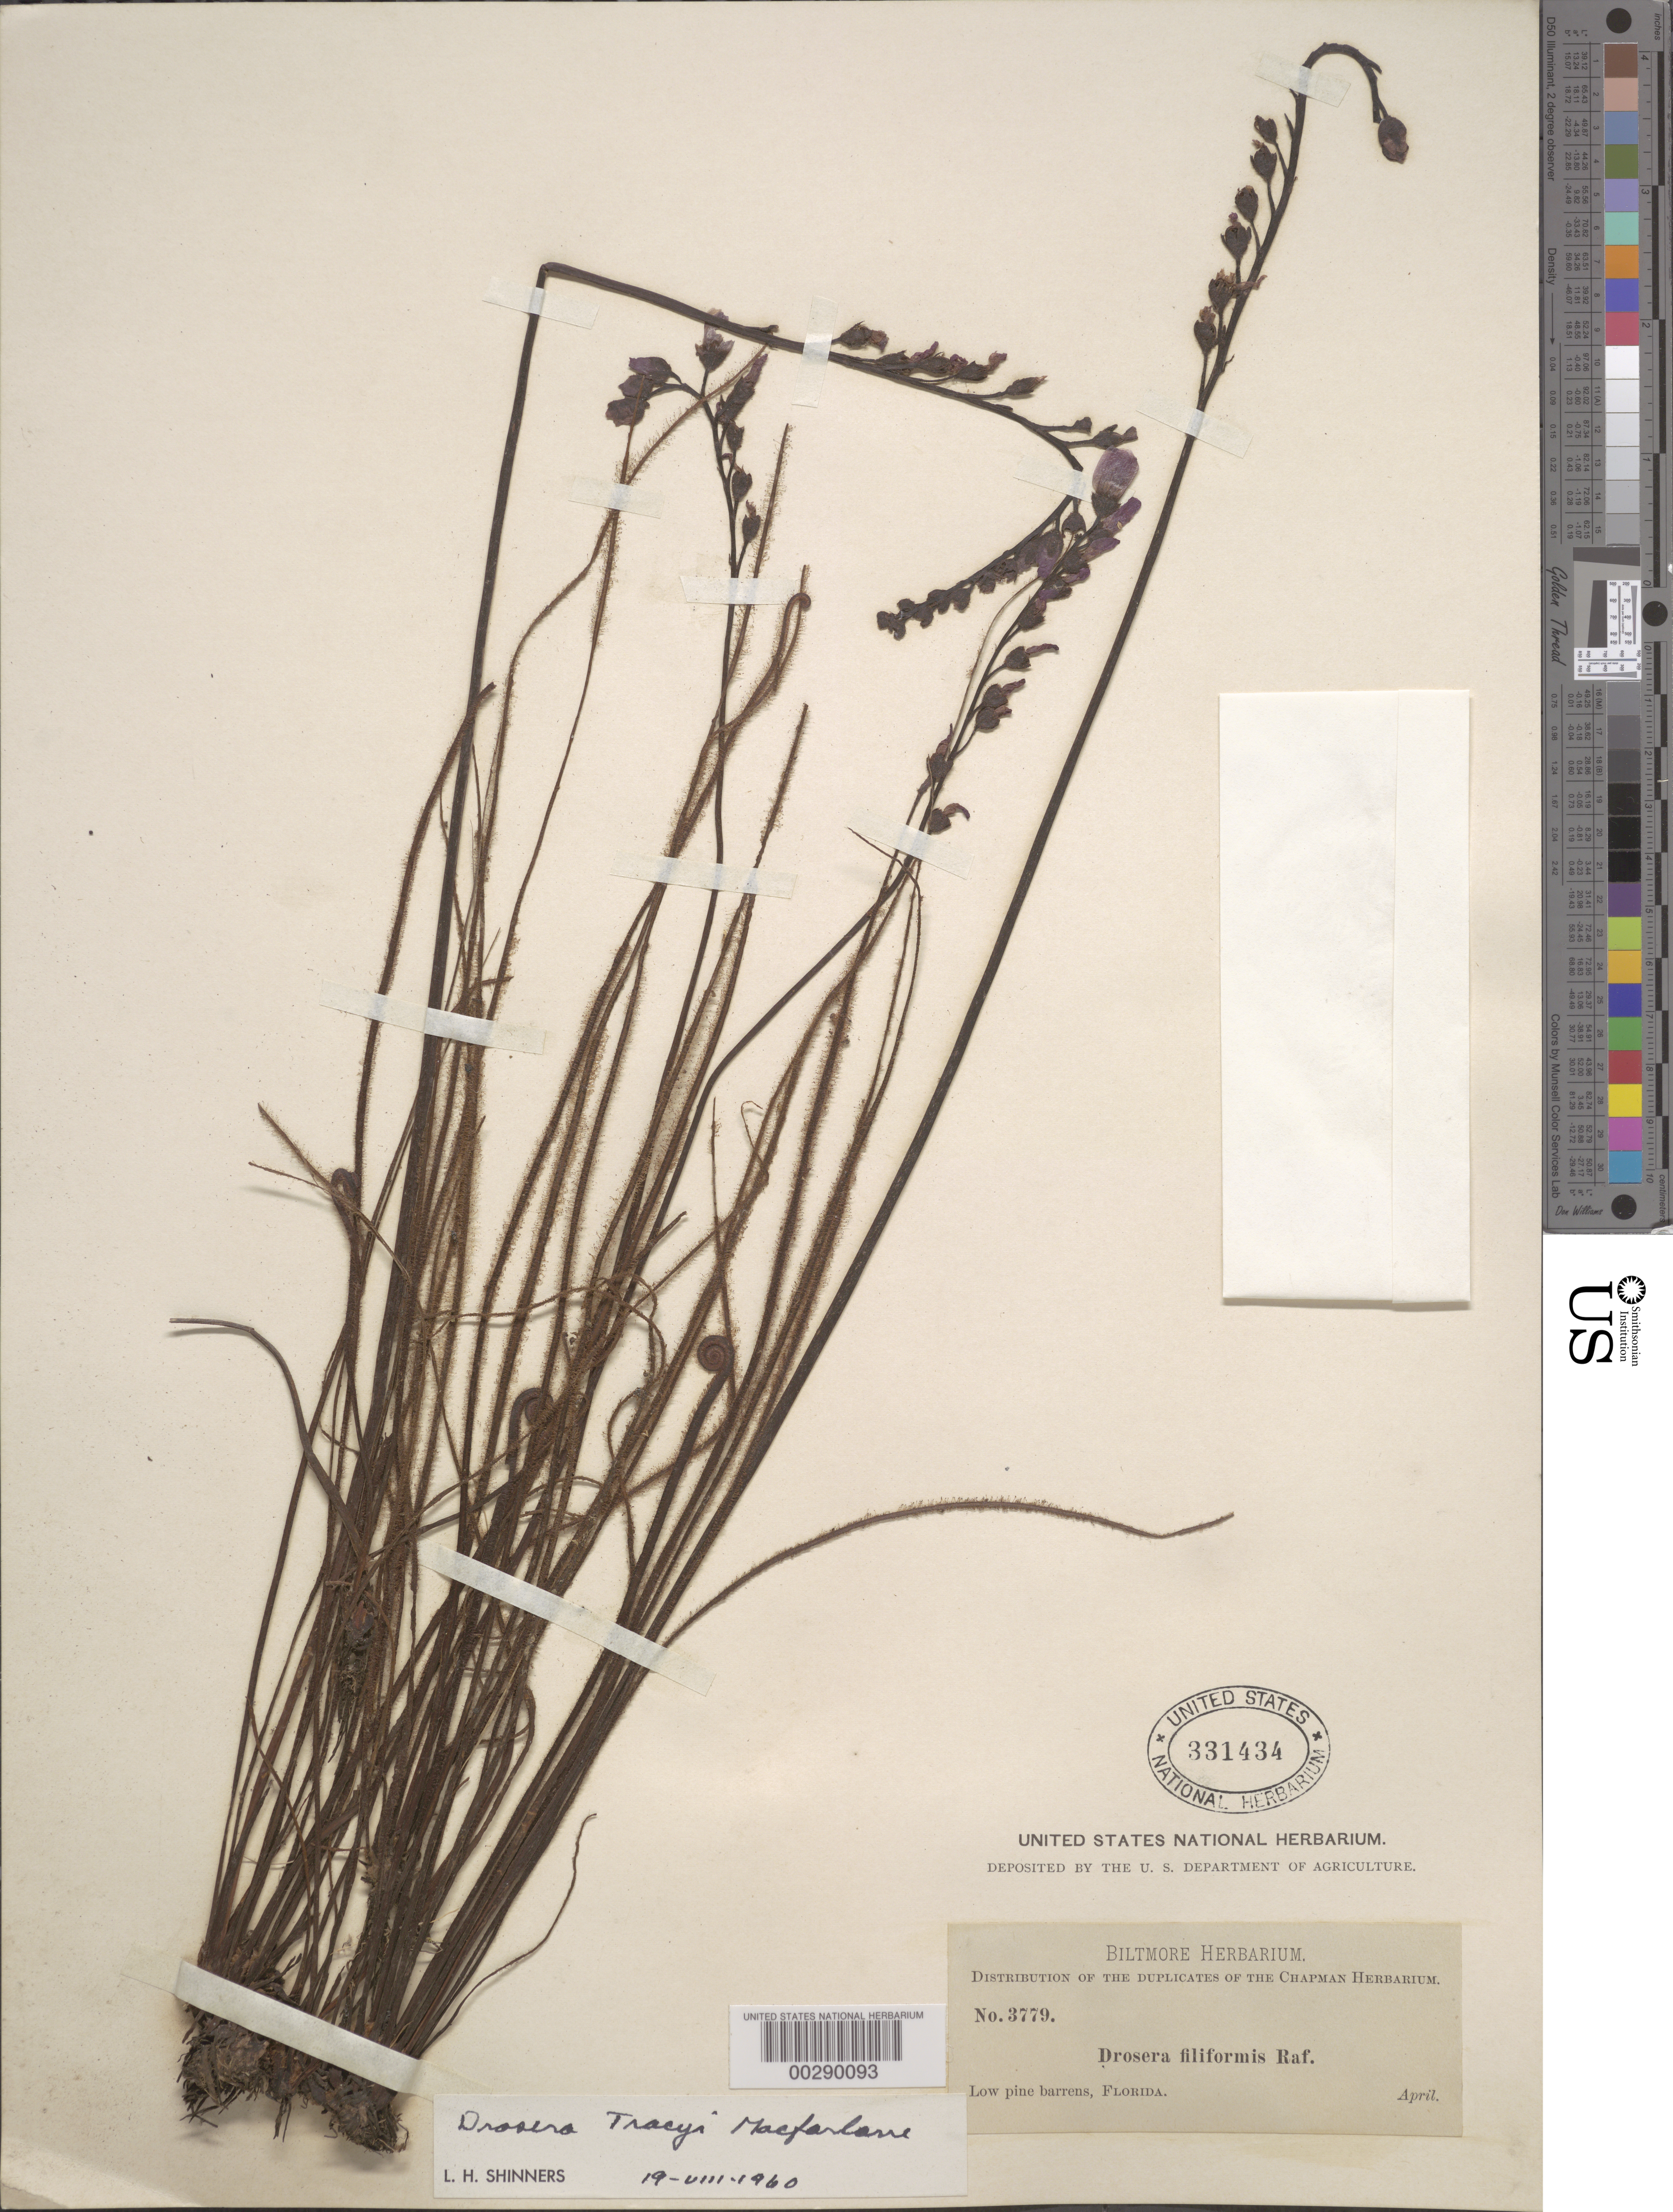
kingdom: Plantae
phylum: Tracheophyta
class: Magnoliopsida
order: Caryophyllales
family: Droseraceae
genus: Drosera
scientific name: Drosera tracyi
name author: Macfarl.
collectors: ex herb. Biltmore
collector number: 3779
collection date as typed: Apr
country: United States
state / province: Florida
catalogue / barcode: US 331434